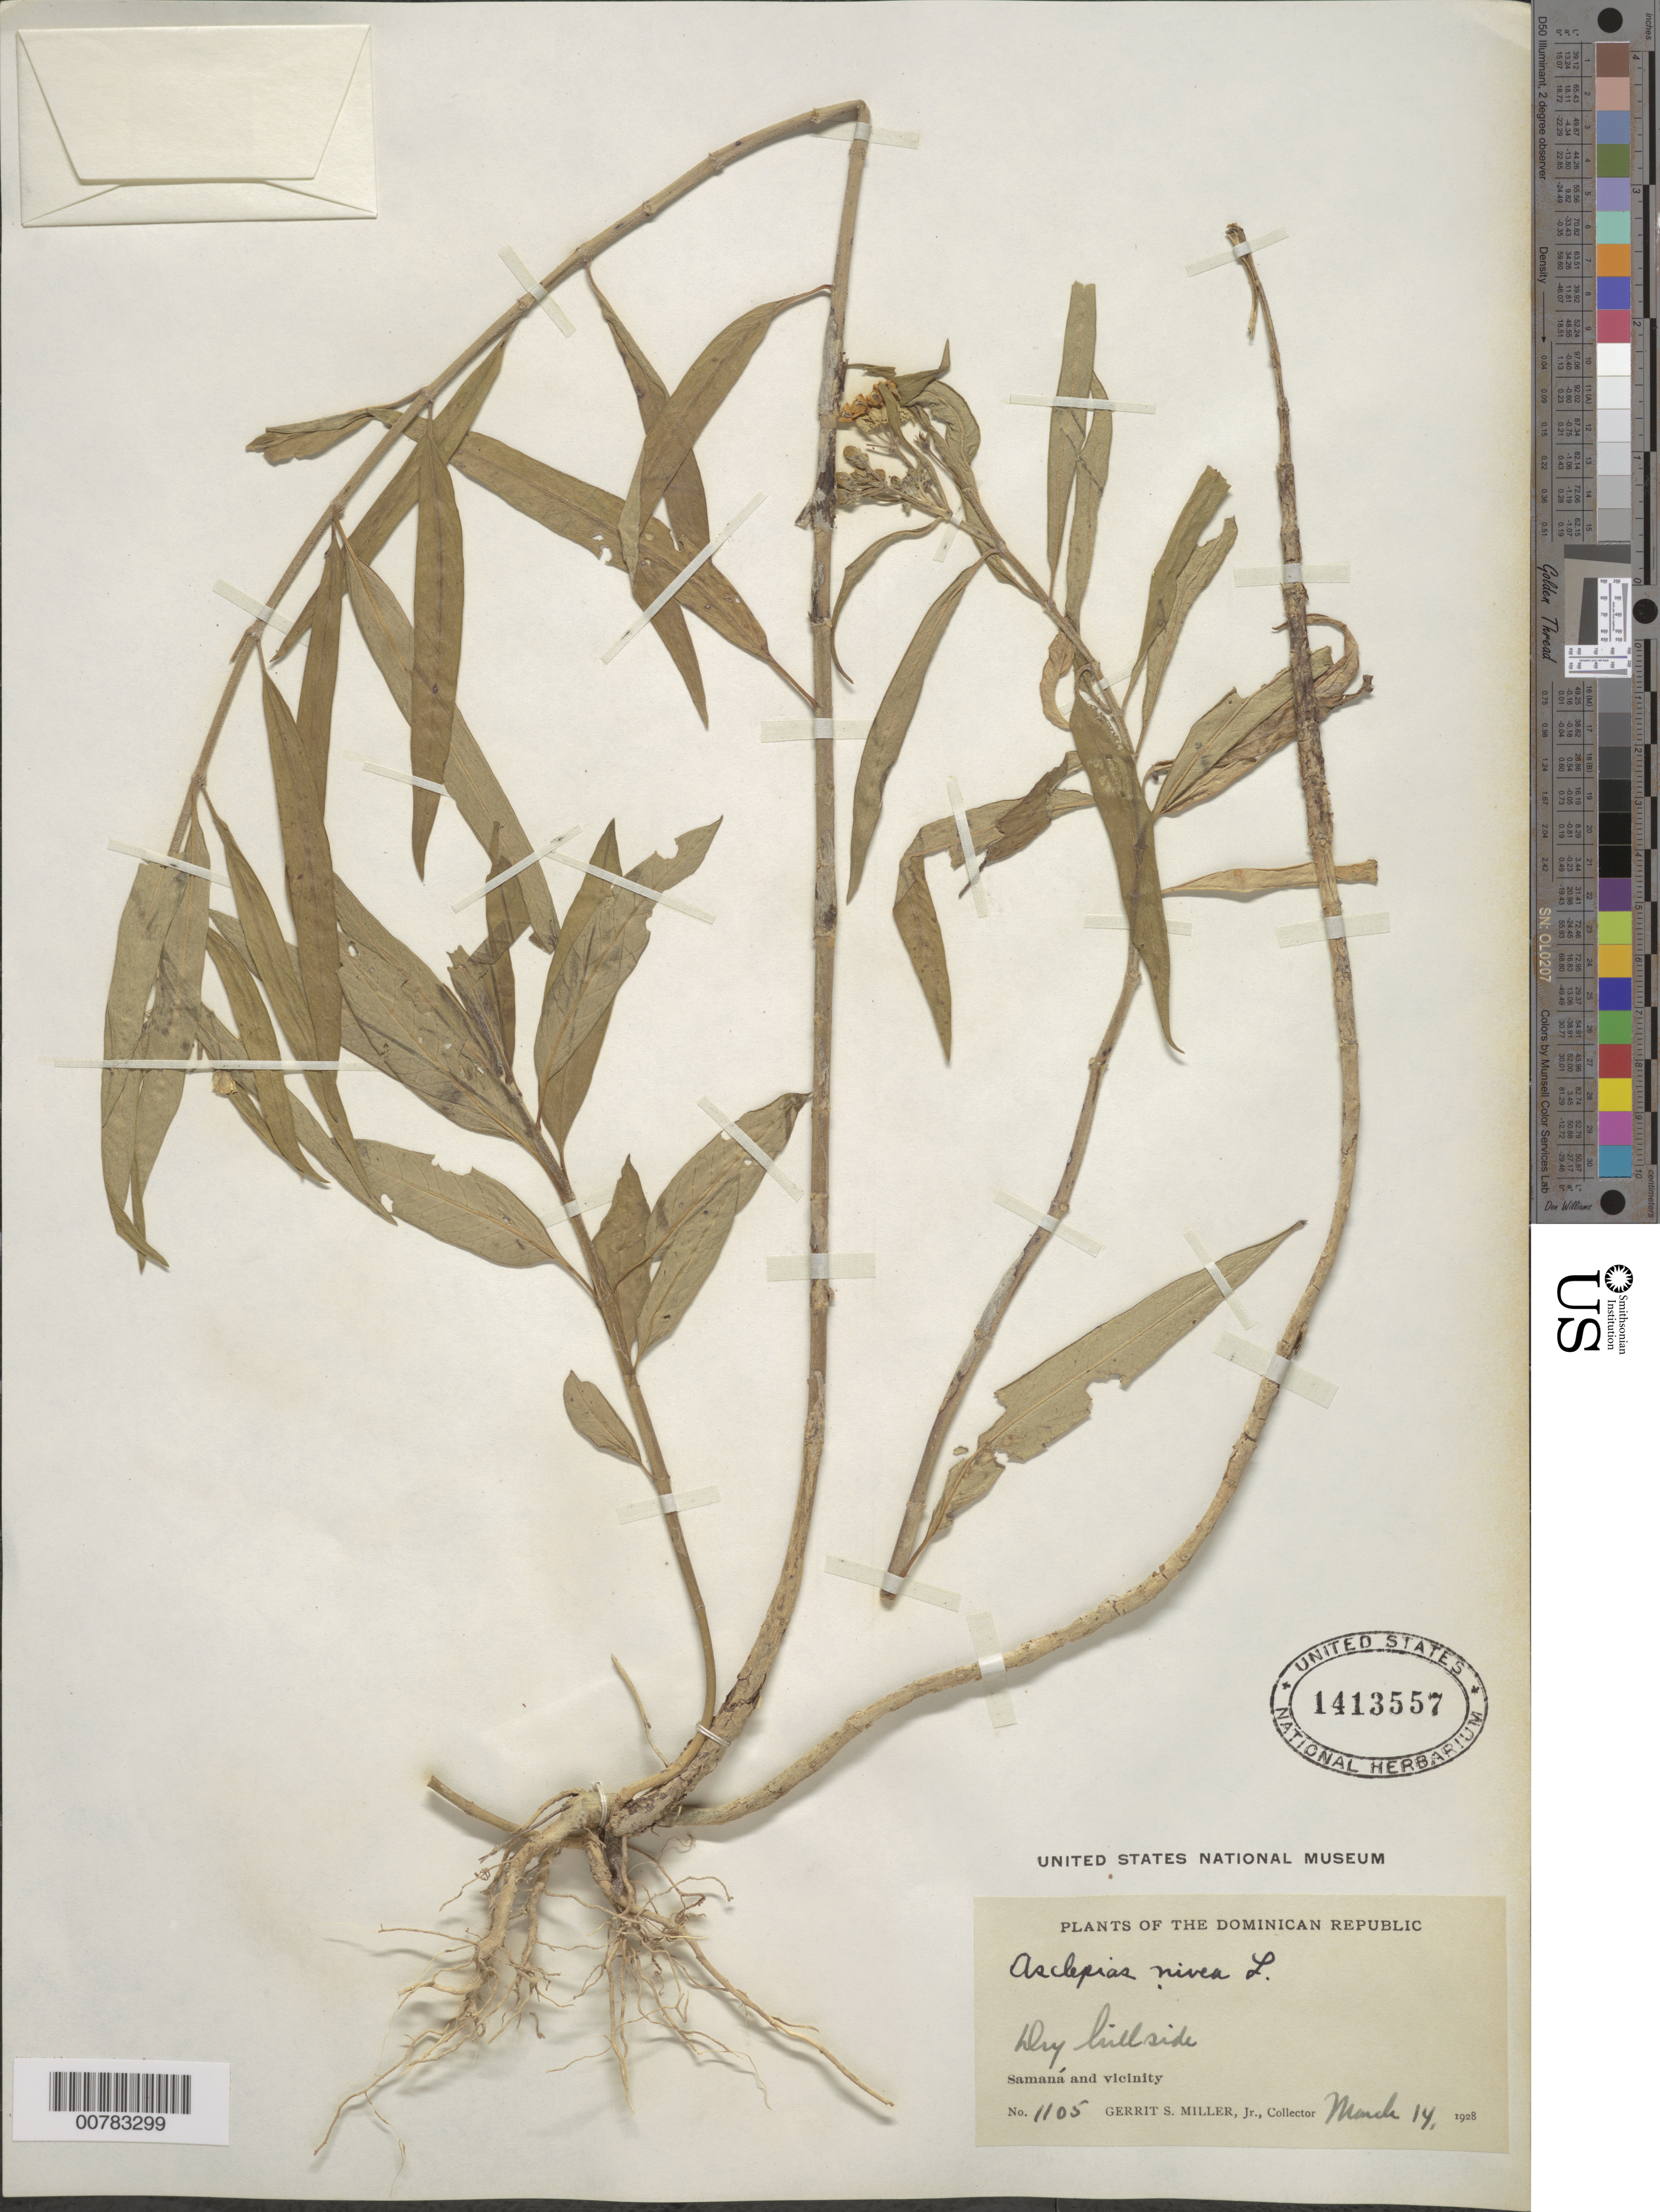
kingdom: Plantae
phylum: Tracheophyta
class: Magnoliopsida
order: Gentianales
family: Apocynaceae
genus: Asclepias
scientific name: Asclepias nivea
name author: L.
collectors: G. S. Miller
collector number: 1105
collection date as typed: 14 Mar 1928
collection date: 1928-03-14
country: Dominican Republic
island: Hispaniola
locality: Samaná and vicinity.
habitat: Dry hillside.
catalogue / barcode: US 1413557